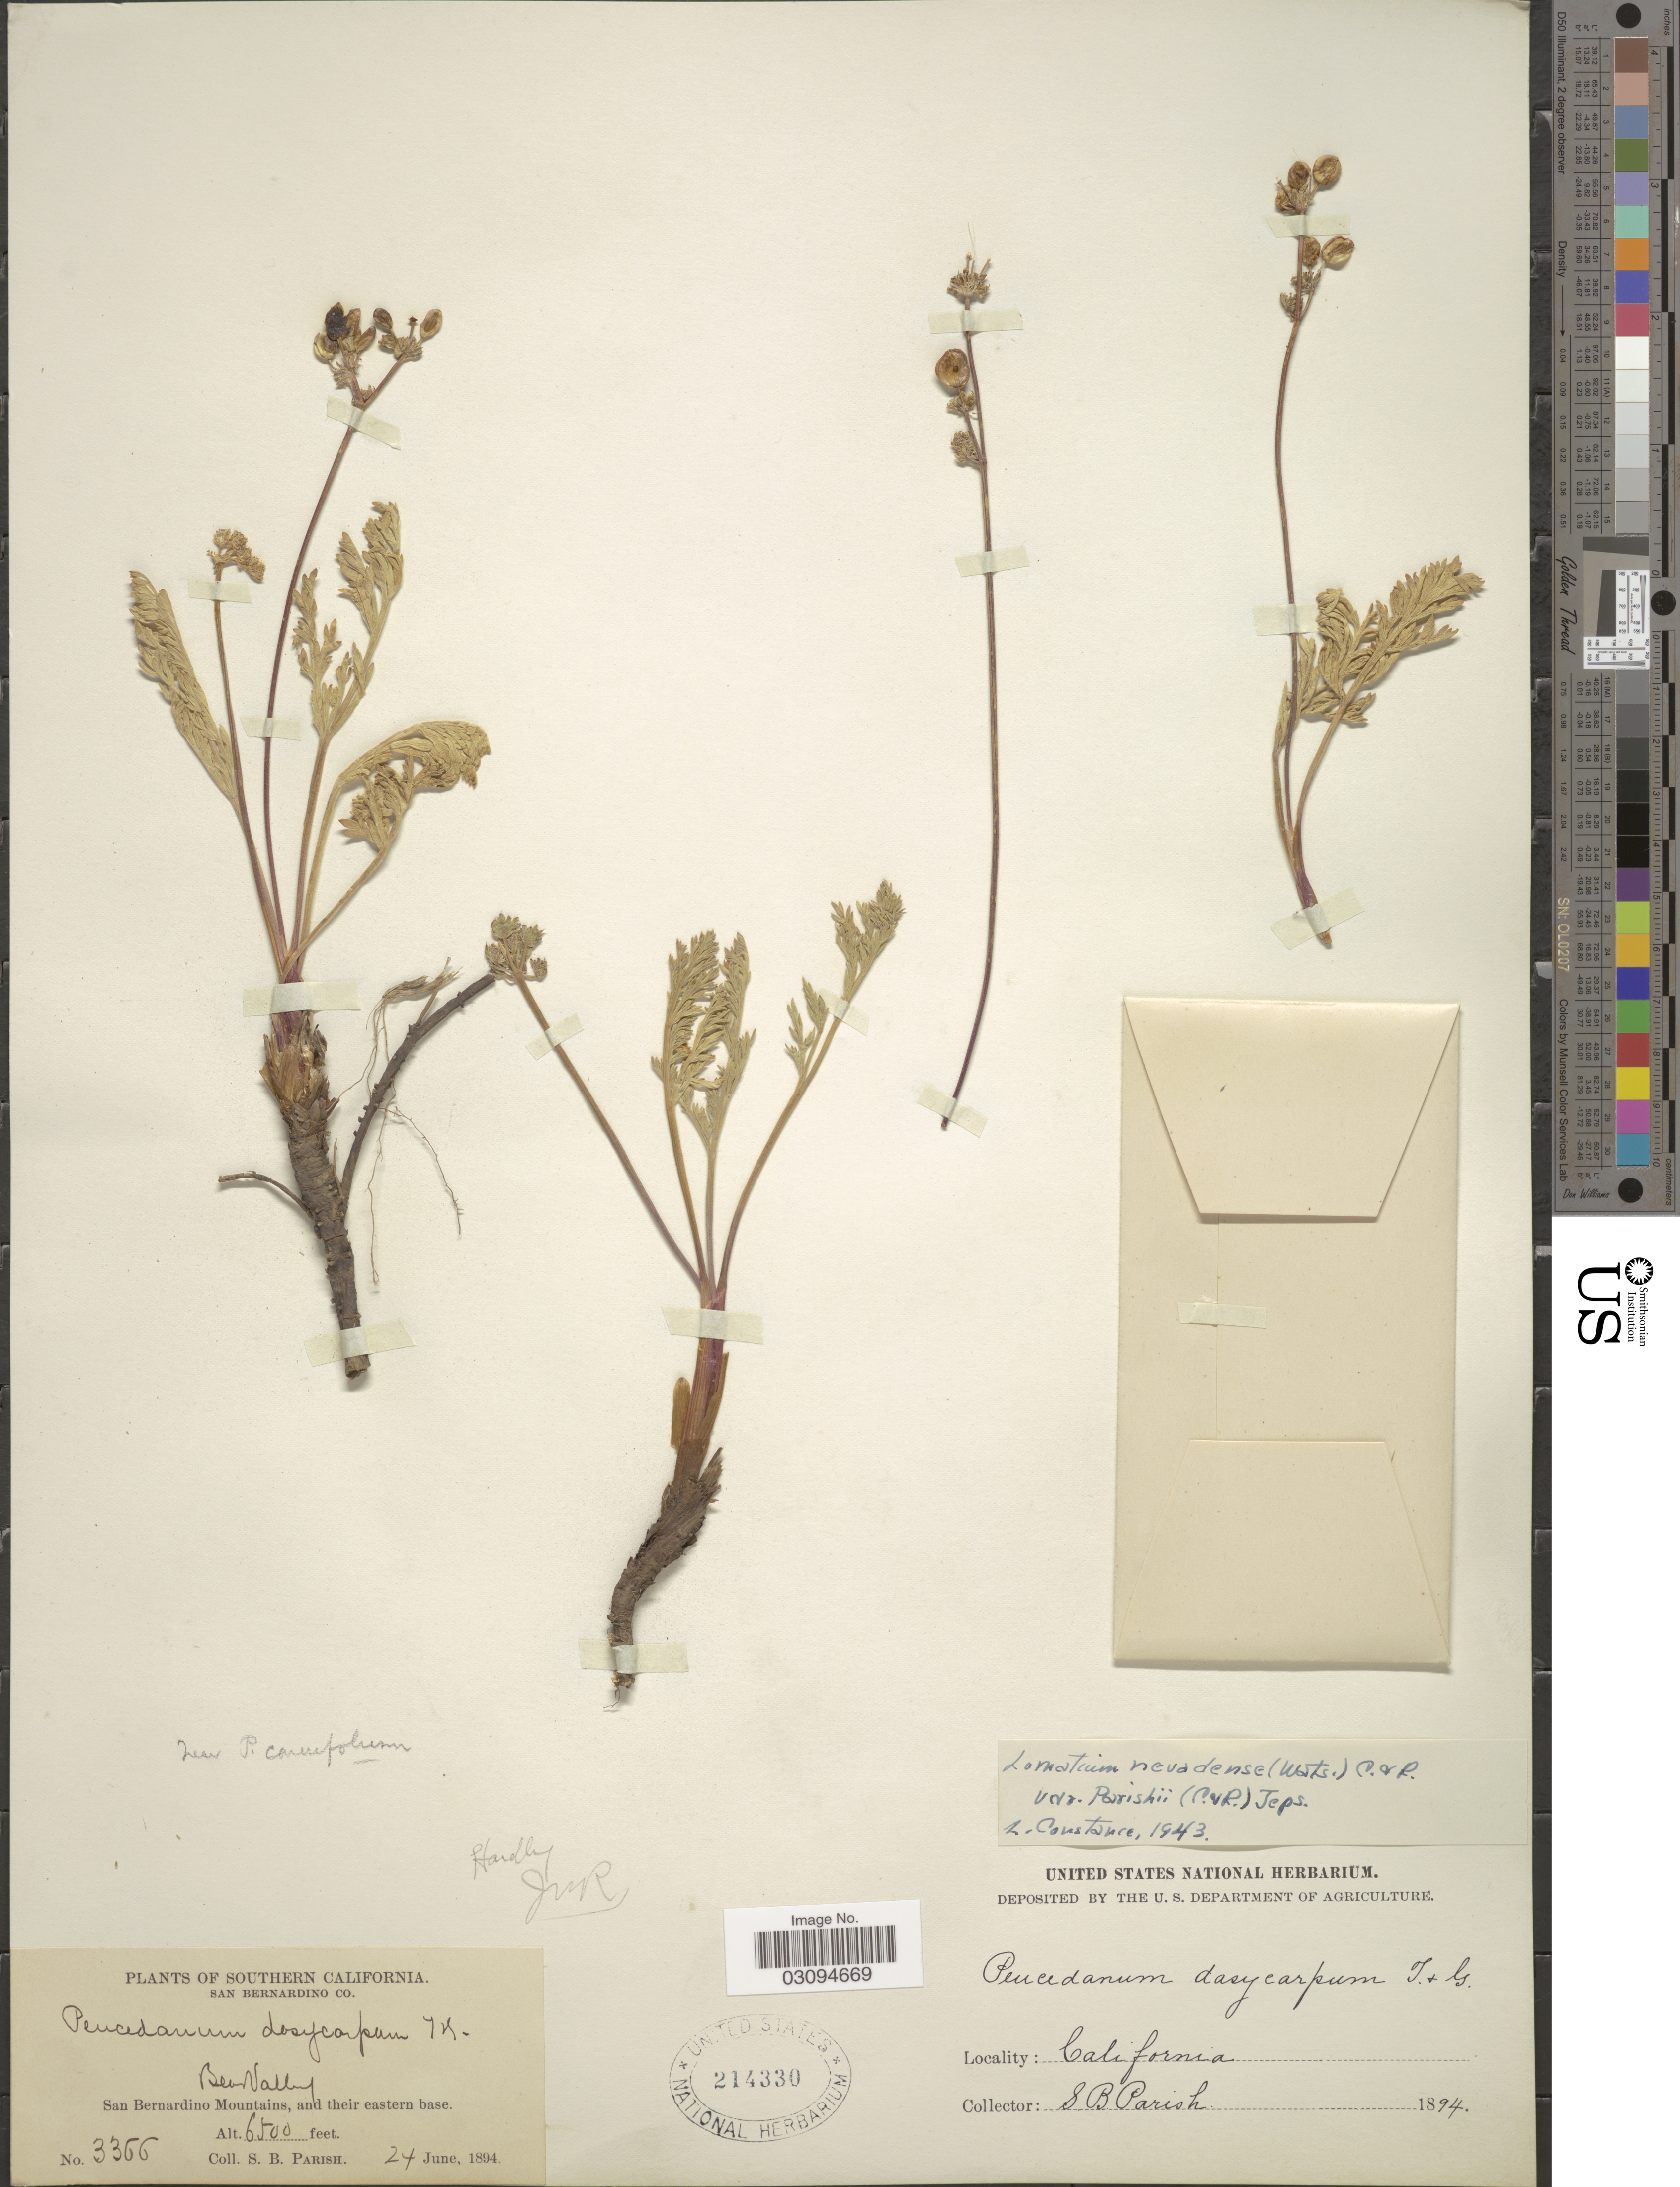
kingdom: Plantae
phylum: Tracheophyta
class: Magnoliopsida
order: Apiales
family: Apiaceae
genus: Lomatium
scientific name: Lomatium nevadense var. parishii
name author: (J.M. Coult. & Rose) Jeps.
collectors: S. B. Parish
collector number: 3366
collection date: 1894-06-24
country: United States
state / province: California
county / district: San Bernardino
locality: Southern California. San Bernardino Co. San Bernardino Mountains, and their eastern base.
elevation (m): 1981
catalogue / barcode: US 214330